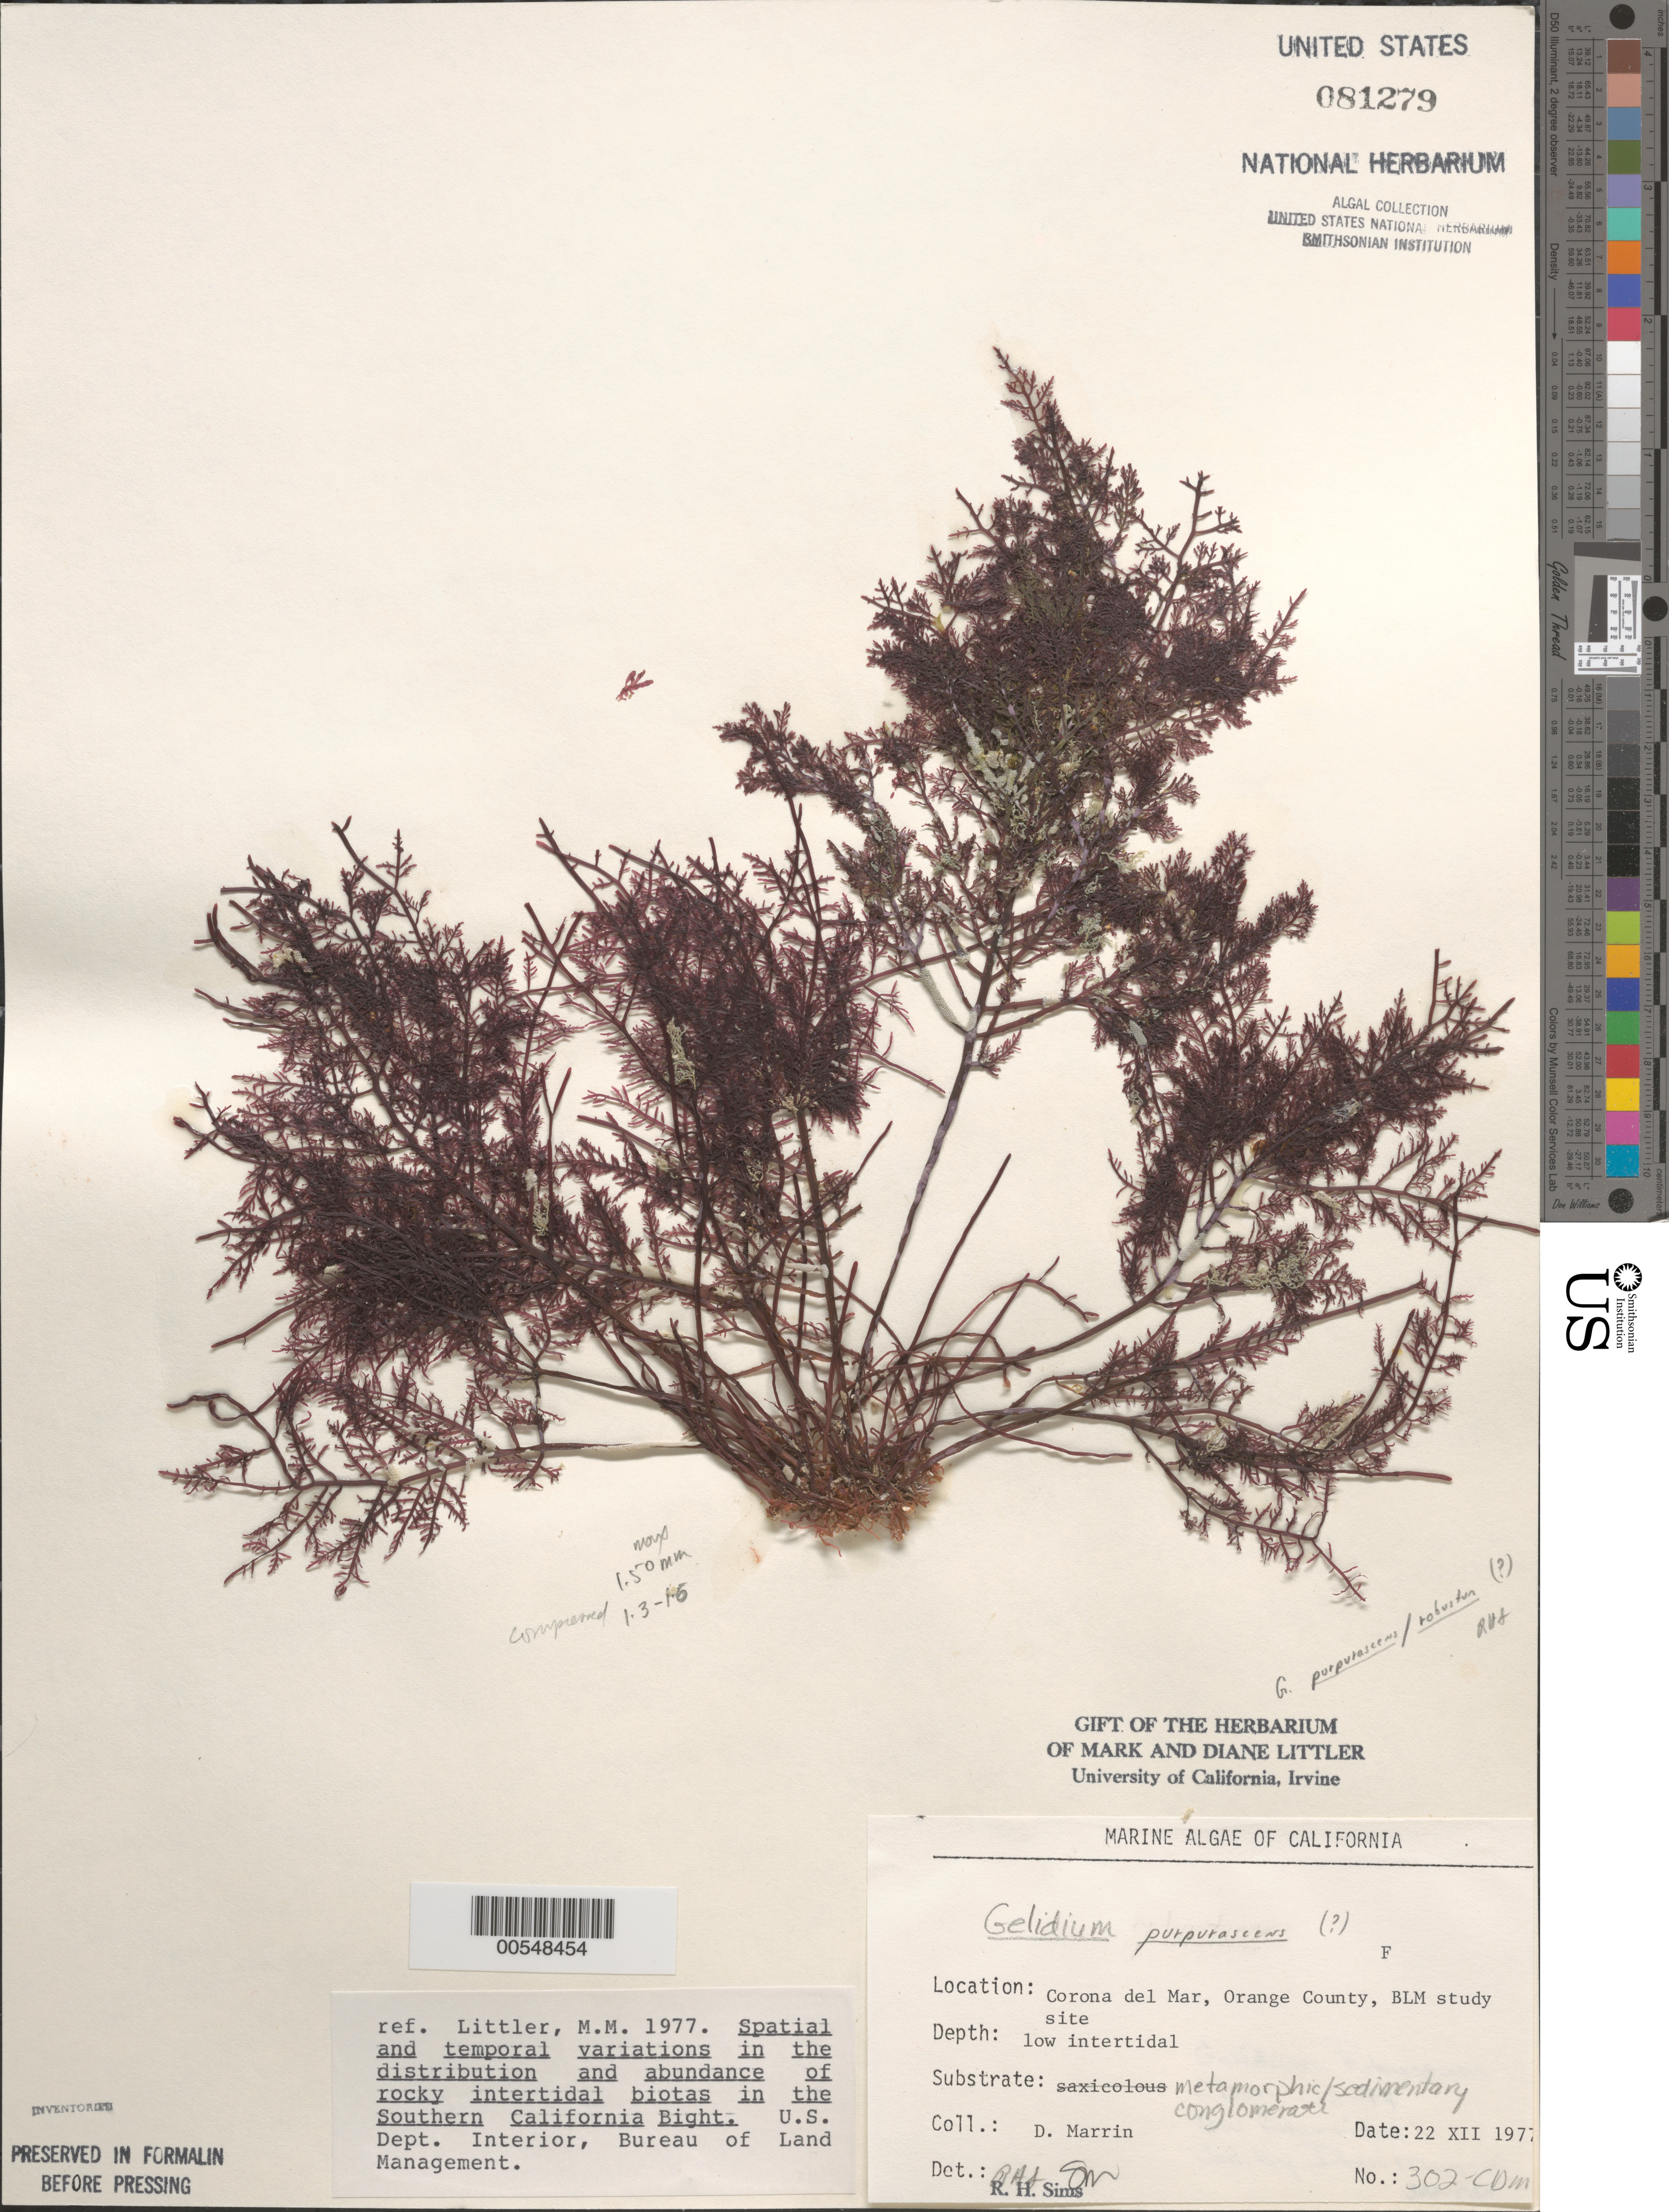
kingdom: Plantae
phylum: Rhodophyta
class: Florideophyceae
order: Gelidiales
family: Gelidiaceae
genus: Gelidium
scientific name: Gelidium purpurascens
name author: N.L. Gardner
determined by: Sims, Robert H.; Murray, S. N.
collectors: D. Marrin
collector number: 302-CDM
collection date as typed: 22 Dec 1977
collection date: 1977-12-22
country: United States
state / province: California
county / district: Orange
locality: Corona del Mar, mouth of Morning Canyon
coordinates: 33 35'14"N, 117 51'54"W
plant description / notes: BLM-SOCALBIGHT Rocky Intertidal Survey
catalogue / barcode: US 81279